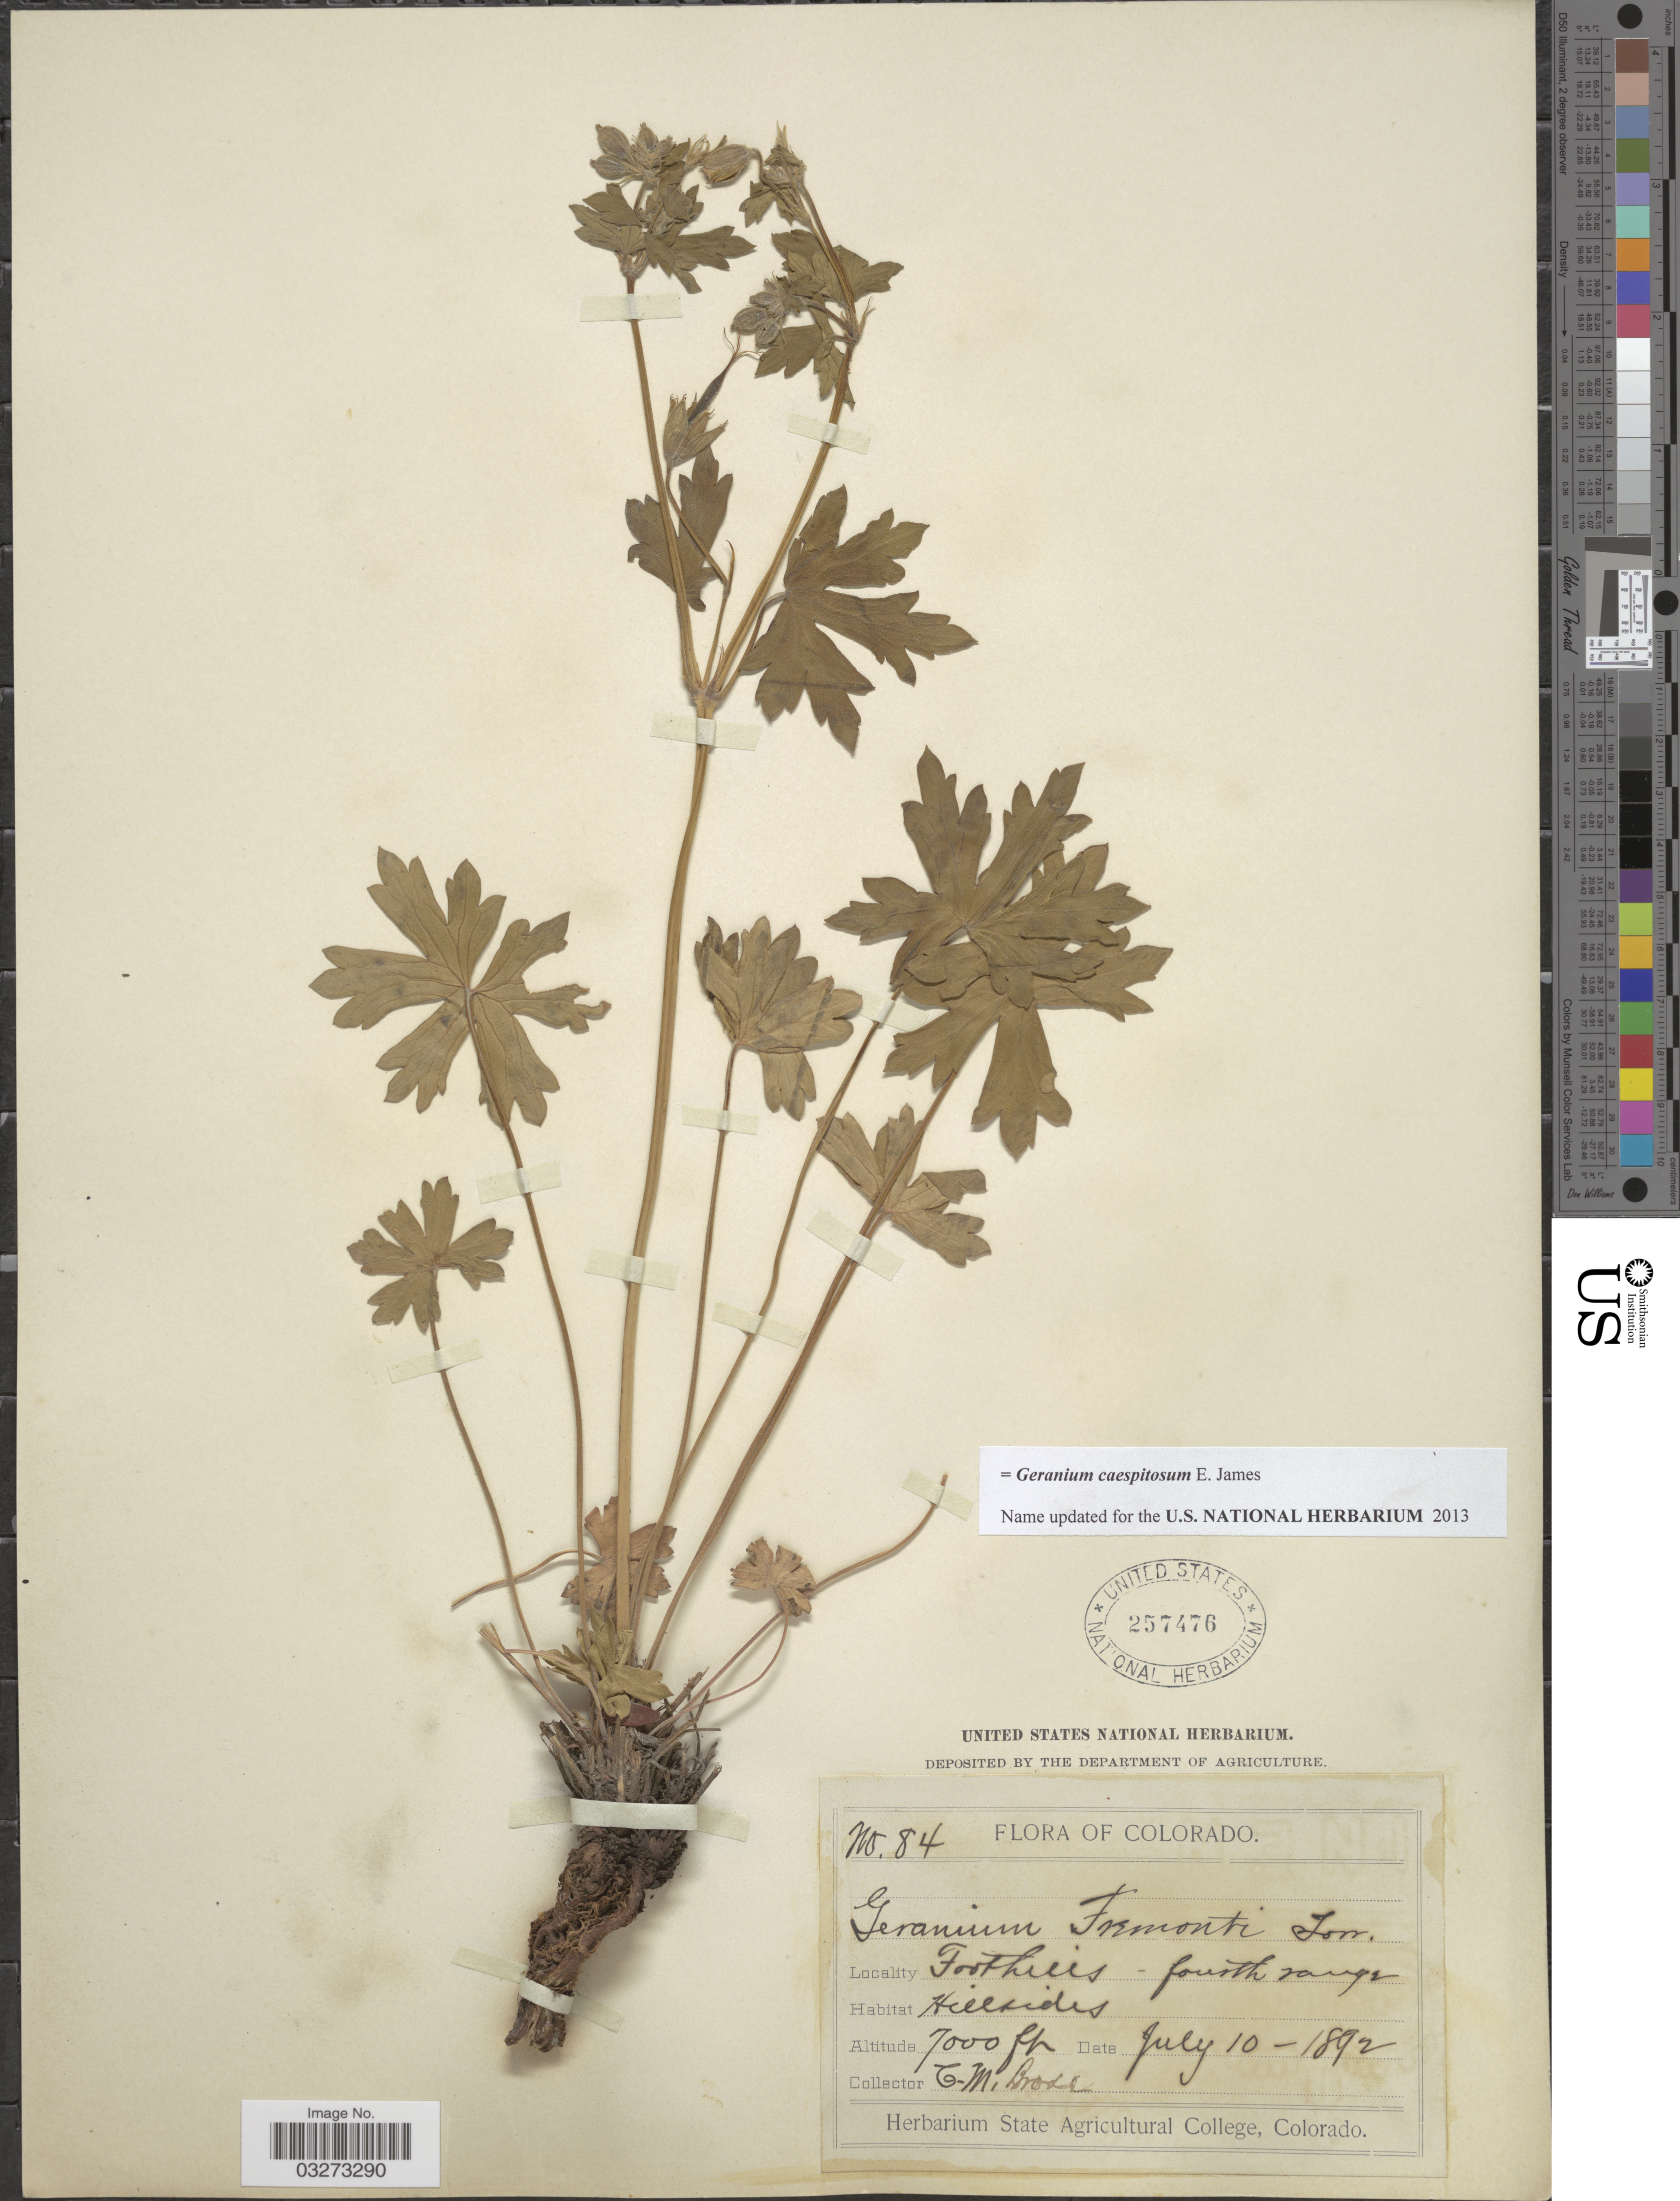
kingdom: Plantae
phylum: Tracheophyta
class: Magnoliopsida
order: Geraniales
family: Geraniaceae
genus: Geranium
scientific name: Geranium caespitosum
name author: E. James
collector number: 84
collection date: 1892-07-10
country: United States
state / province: Colorado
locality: Foothills - fourth range.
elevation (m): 2134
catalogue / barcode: US 257476